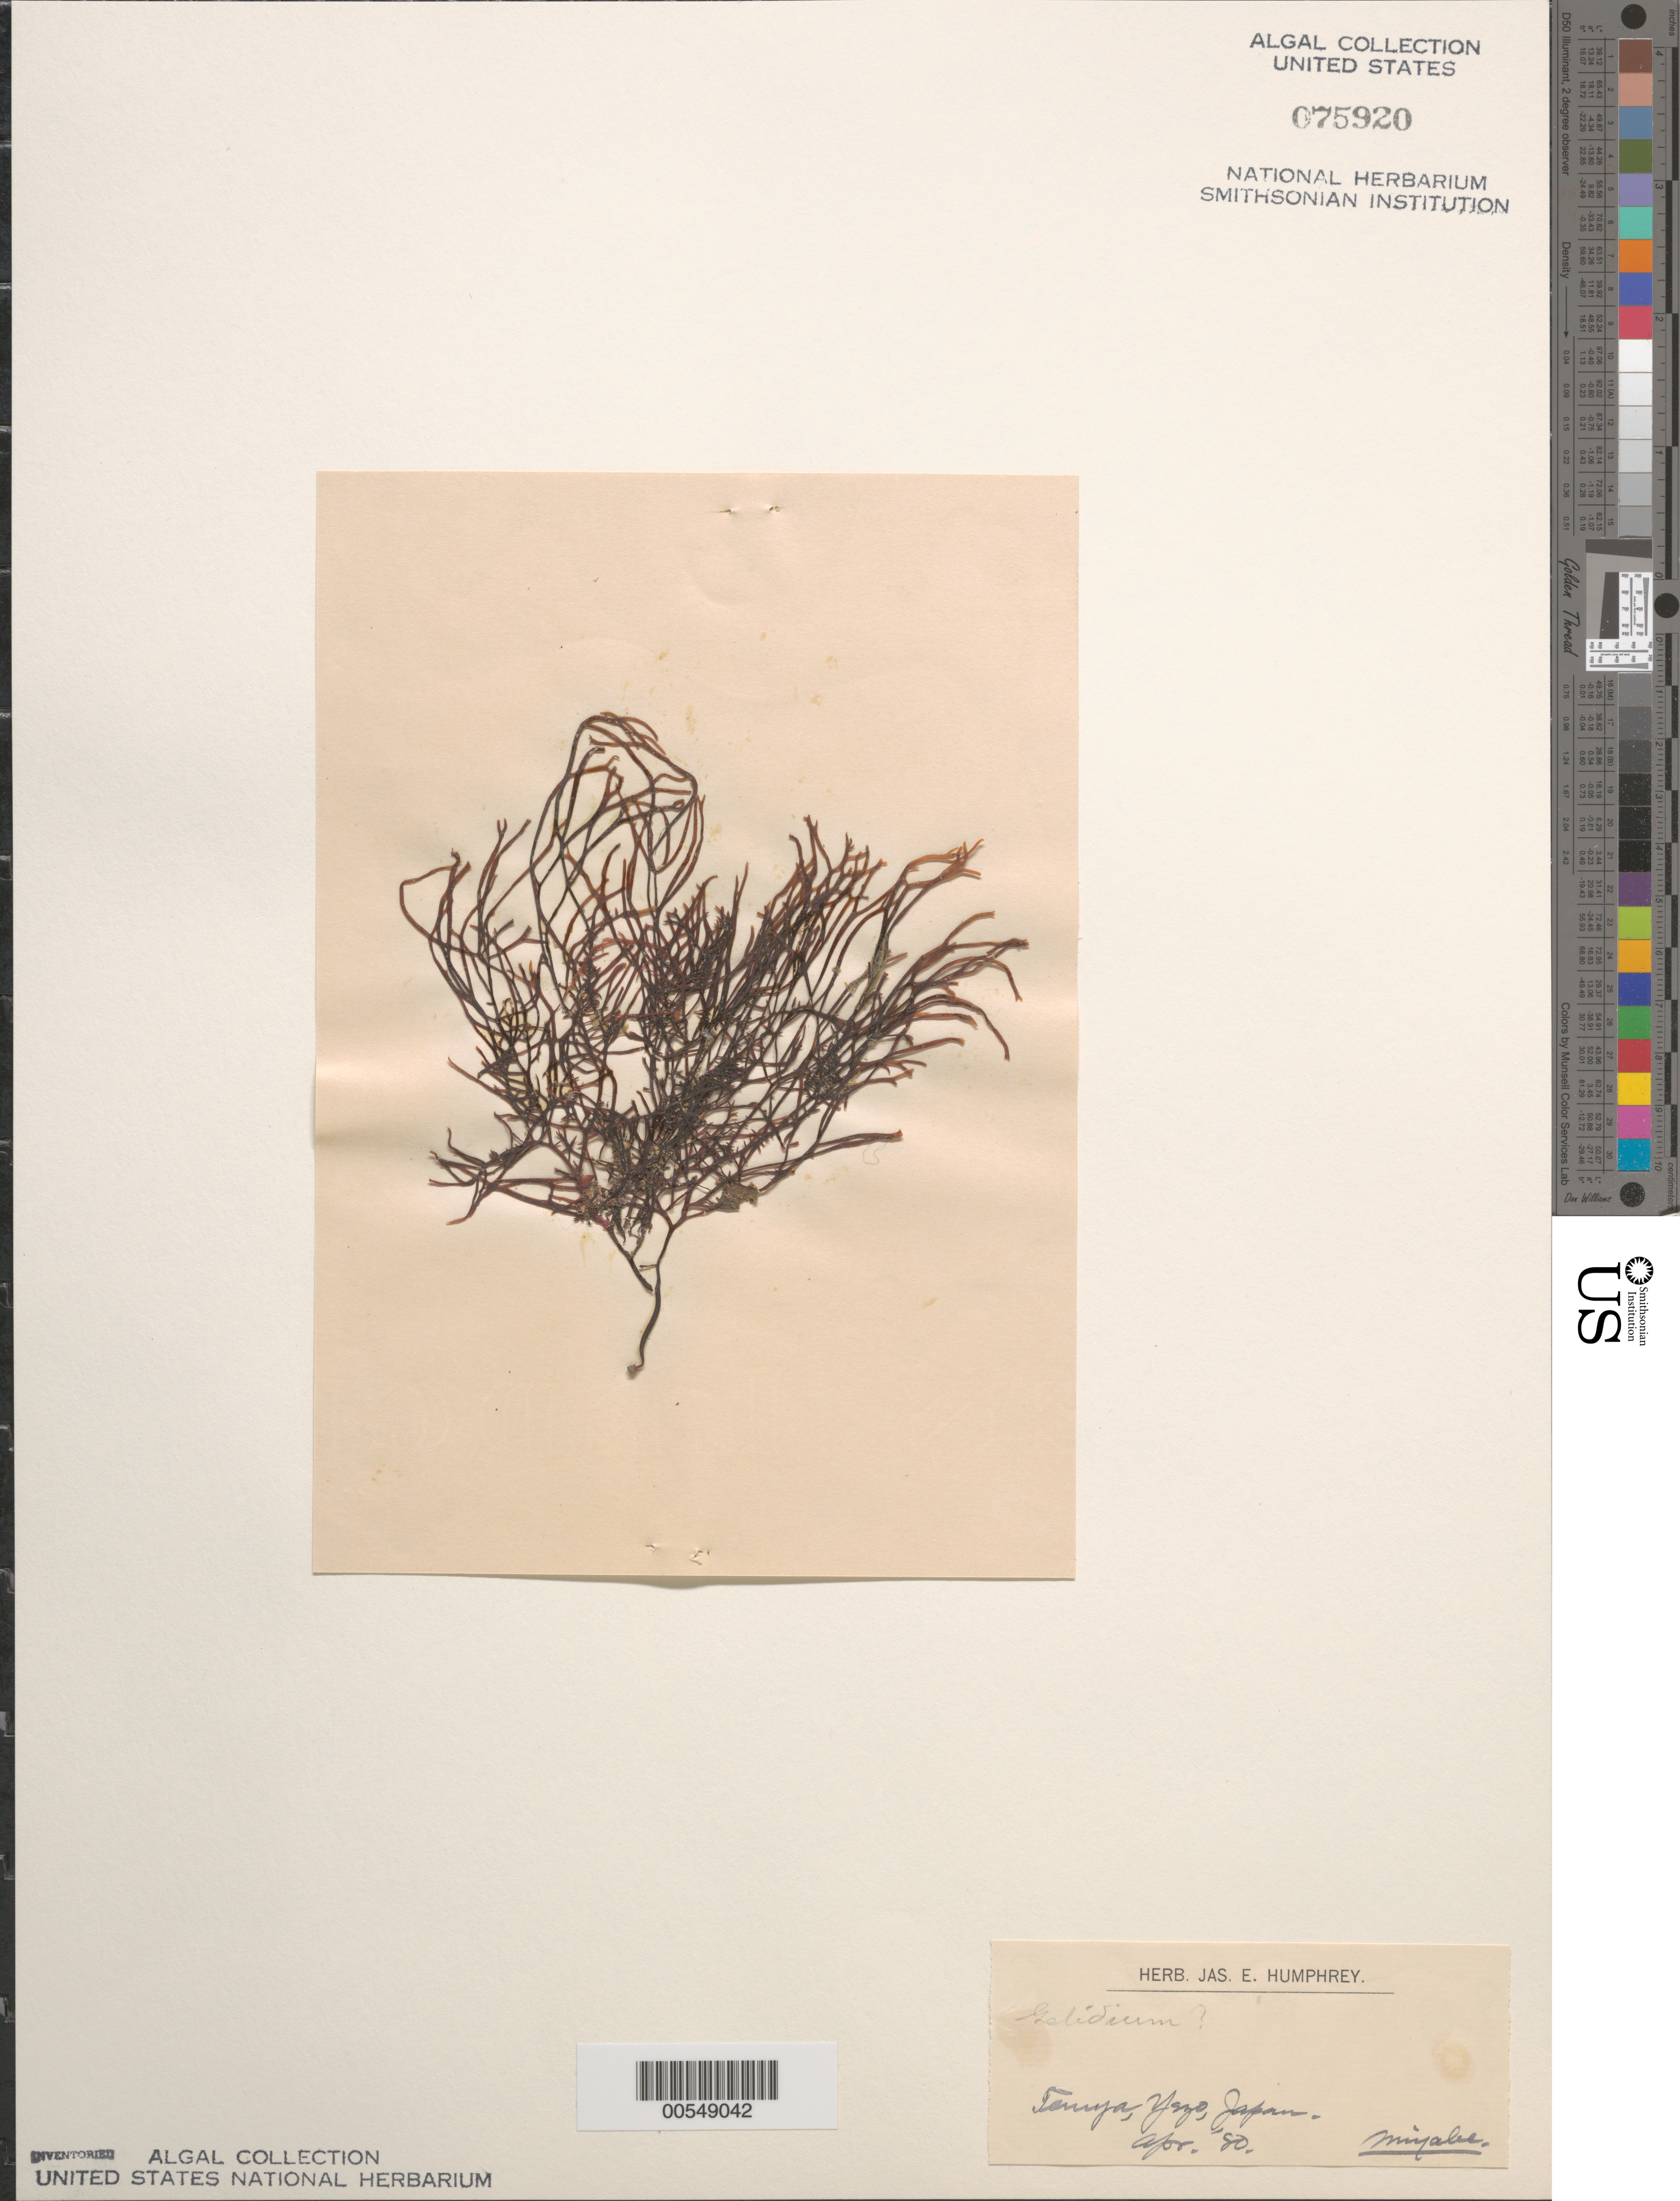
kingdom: Plantae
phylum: Rhodophyta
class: Florideophyceae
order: Gelidiales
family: Gelidiaceae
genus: Gelidium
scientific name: Gelidium sp.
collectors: K. Miyabe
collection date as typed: Apr 1880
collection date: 1880-04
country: Japan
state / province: Hokkaido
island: Hokkaido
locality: Temya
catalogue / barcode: US 75920